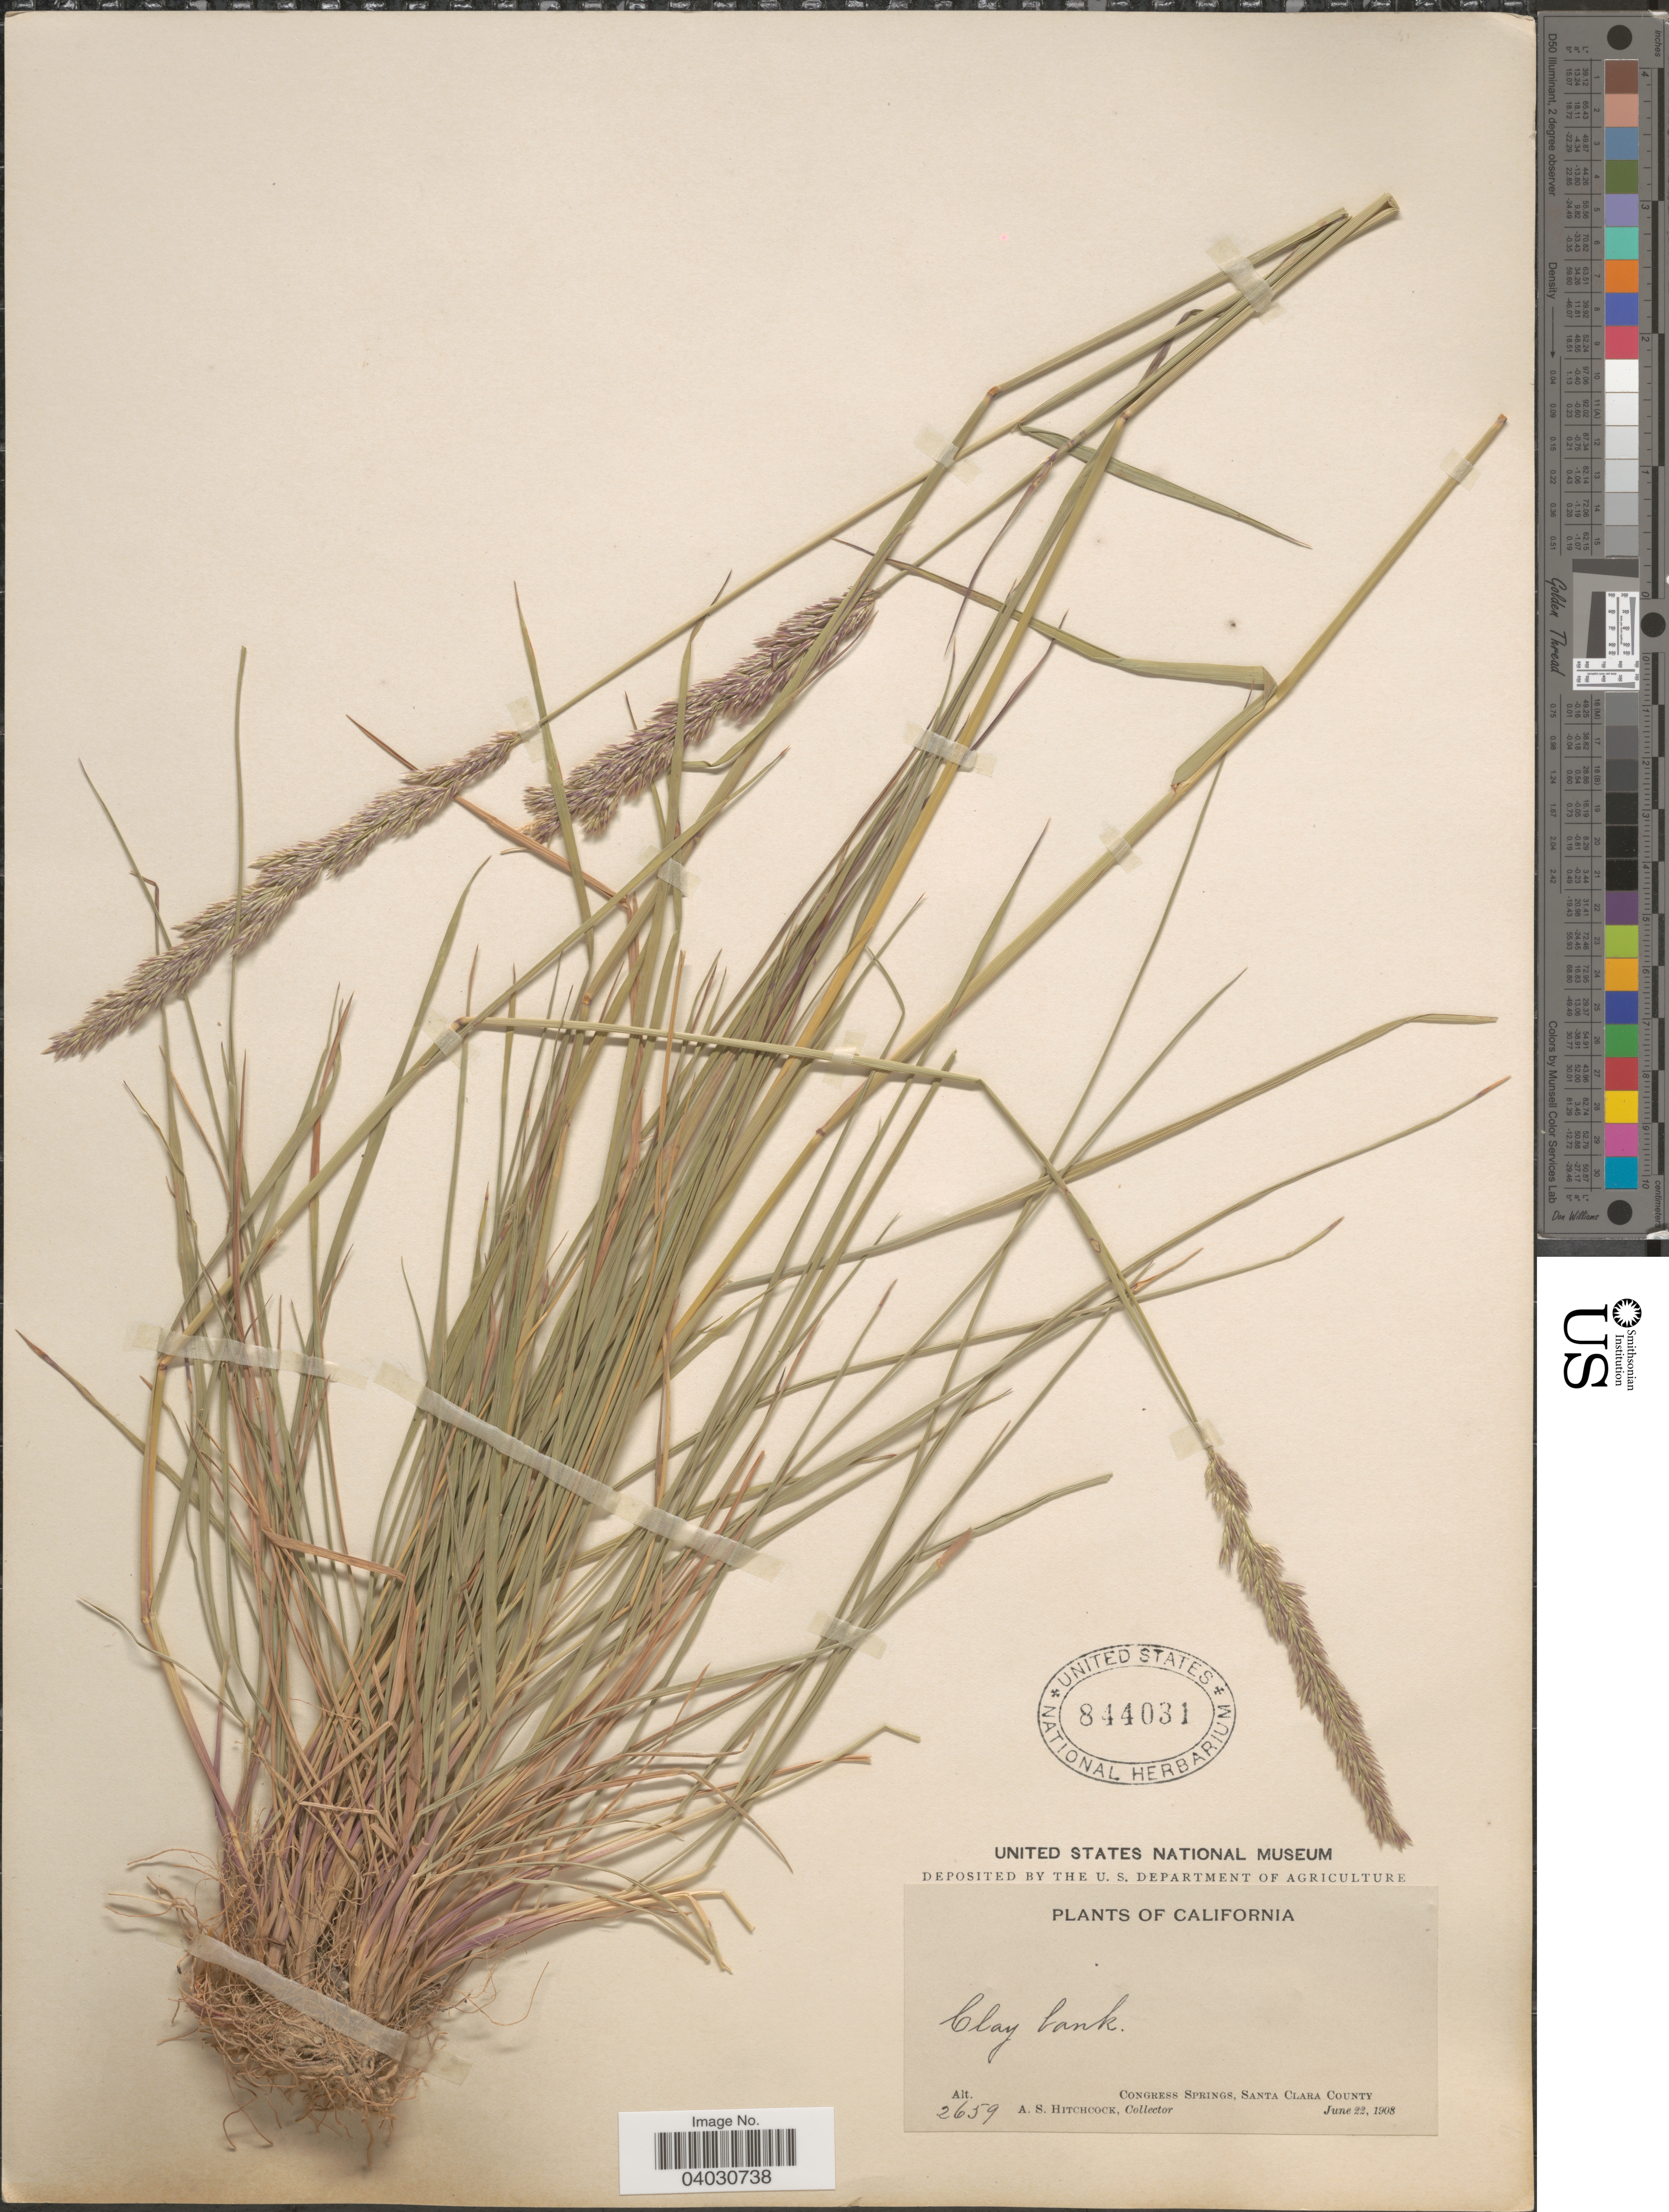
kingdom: Plantae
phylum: Tracheophyta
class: Liliopsida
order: Poales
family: Poaceae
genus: Calamagrostis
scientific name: Calamagrostis rubescens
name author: Buckley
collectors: A. S. Hitchcock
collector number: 2659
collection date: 1908-06-22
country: United States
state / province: California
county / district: Santa Clara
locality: Congress Springs, Santa Clara County.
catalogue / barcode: US 844031